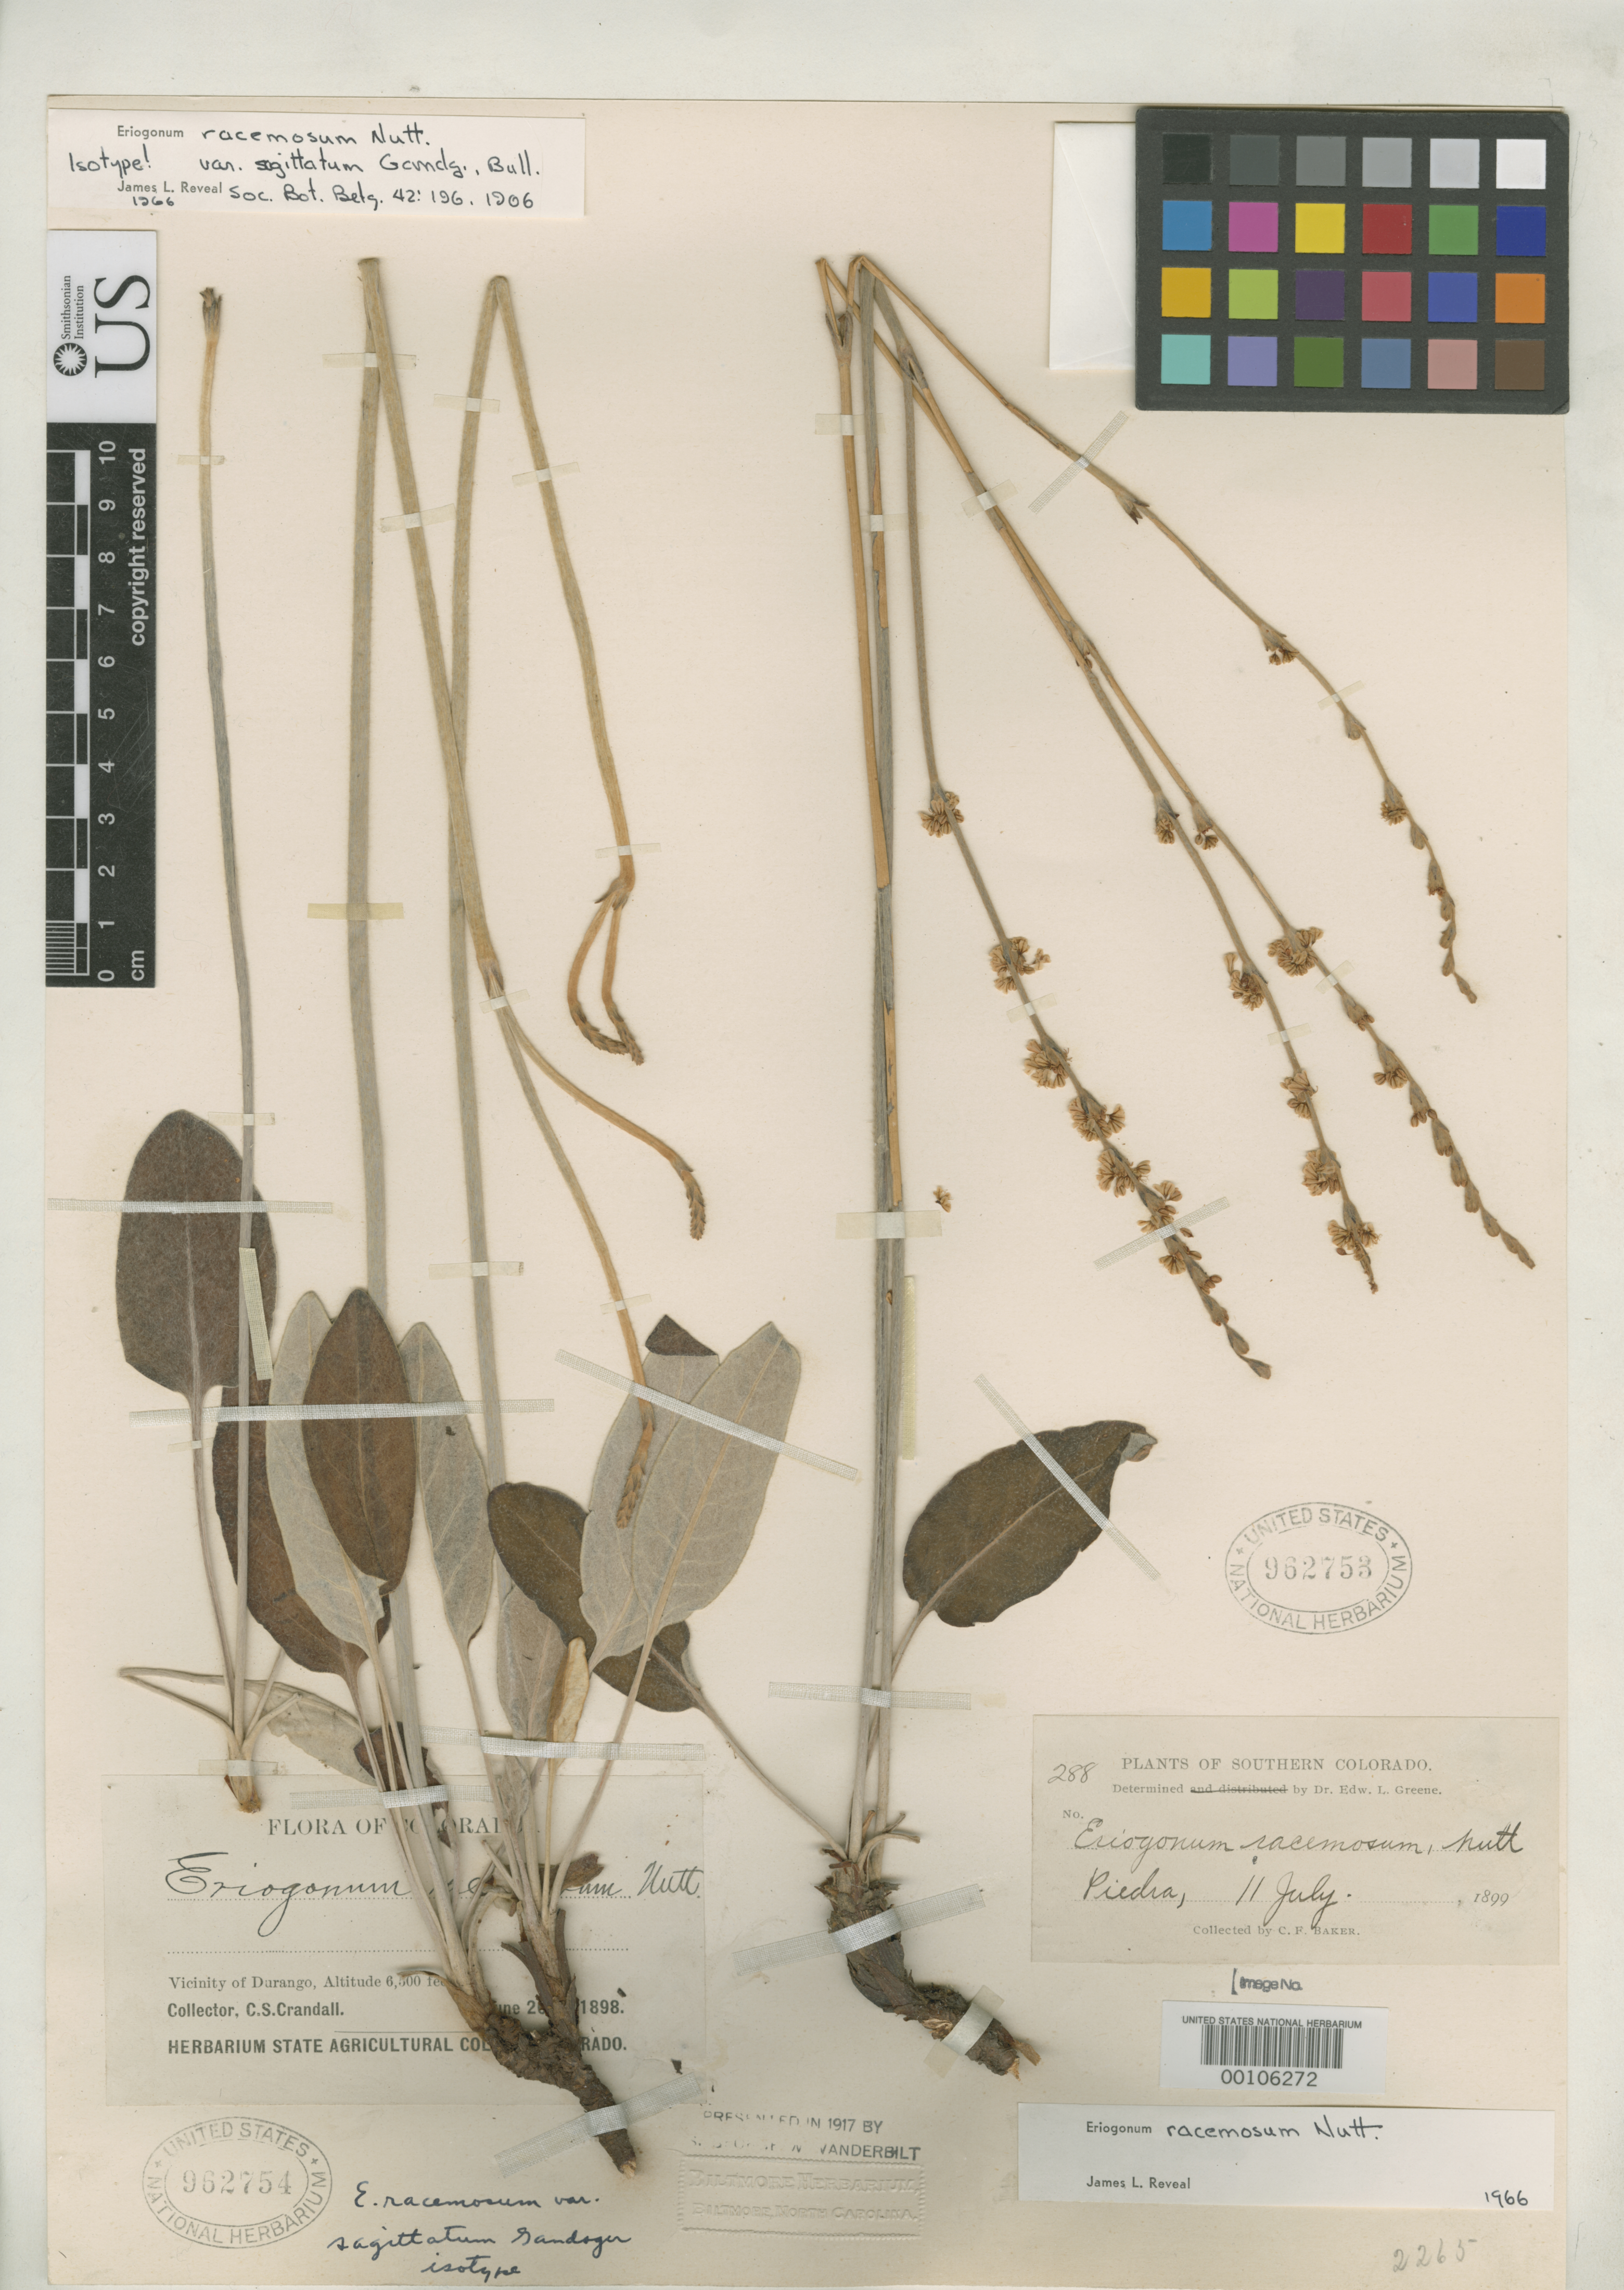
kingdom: Plantae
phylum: Tracheophyta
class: Magnoliopsida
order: Caryophyllales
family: Polygonaceae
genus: Eriogonum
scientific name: Eriogonum racemosum var. sagittatum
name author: Gand.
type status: Isotype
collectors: C. Crandall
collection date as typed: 26 Jul 1898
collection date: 1898-07-26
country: United States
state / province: Colorado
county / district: La Plata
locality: Durango.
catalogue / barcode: US 962753